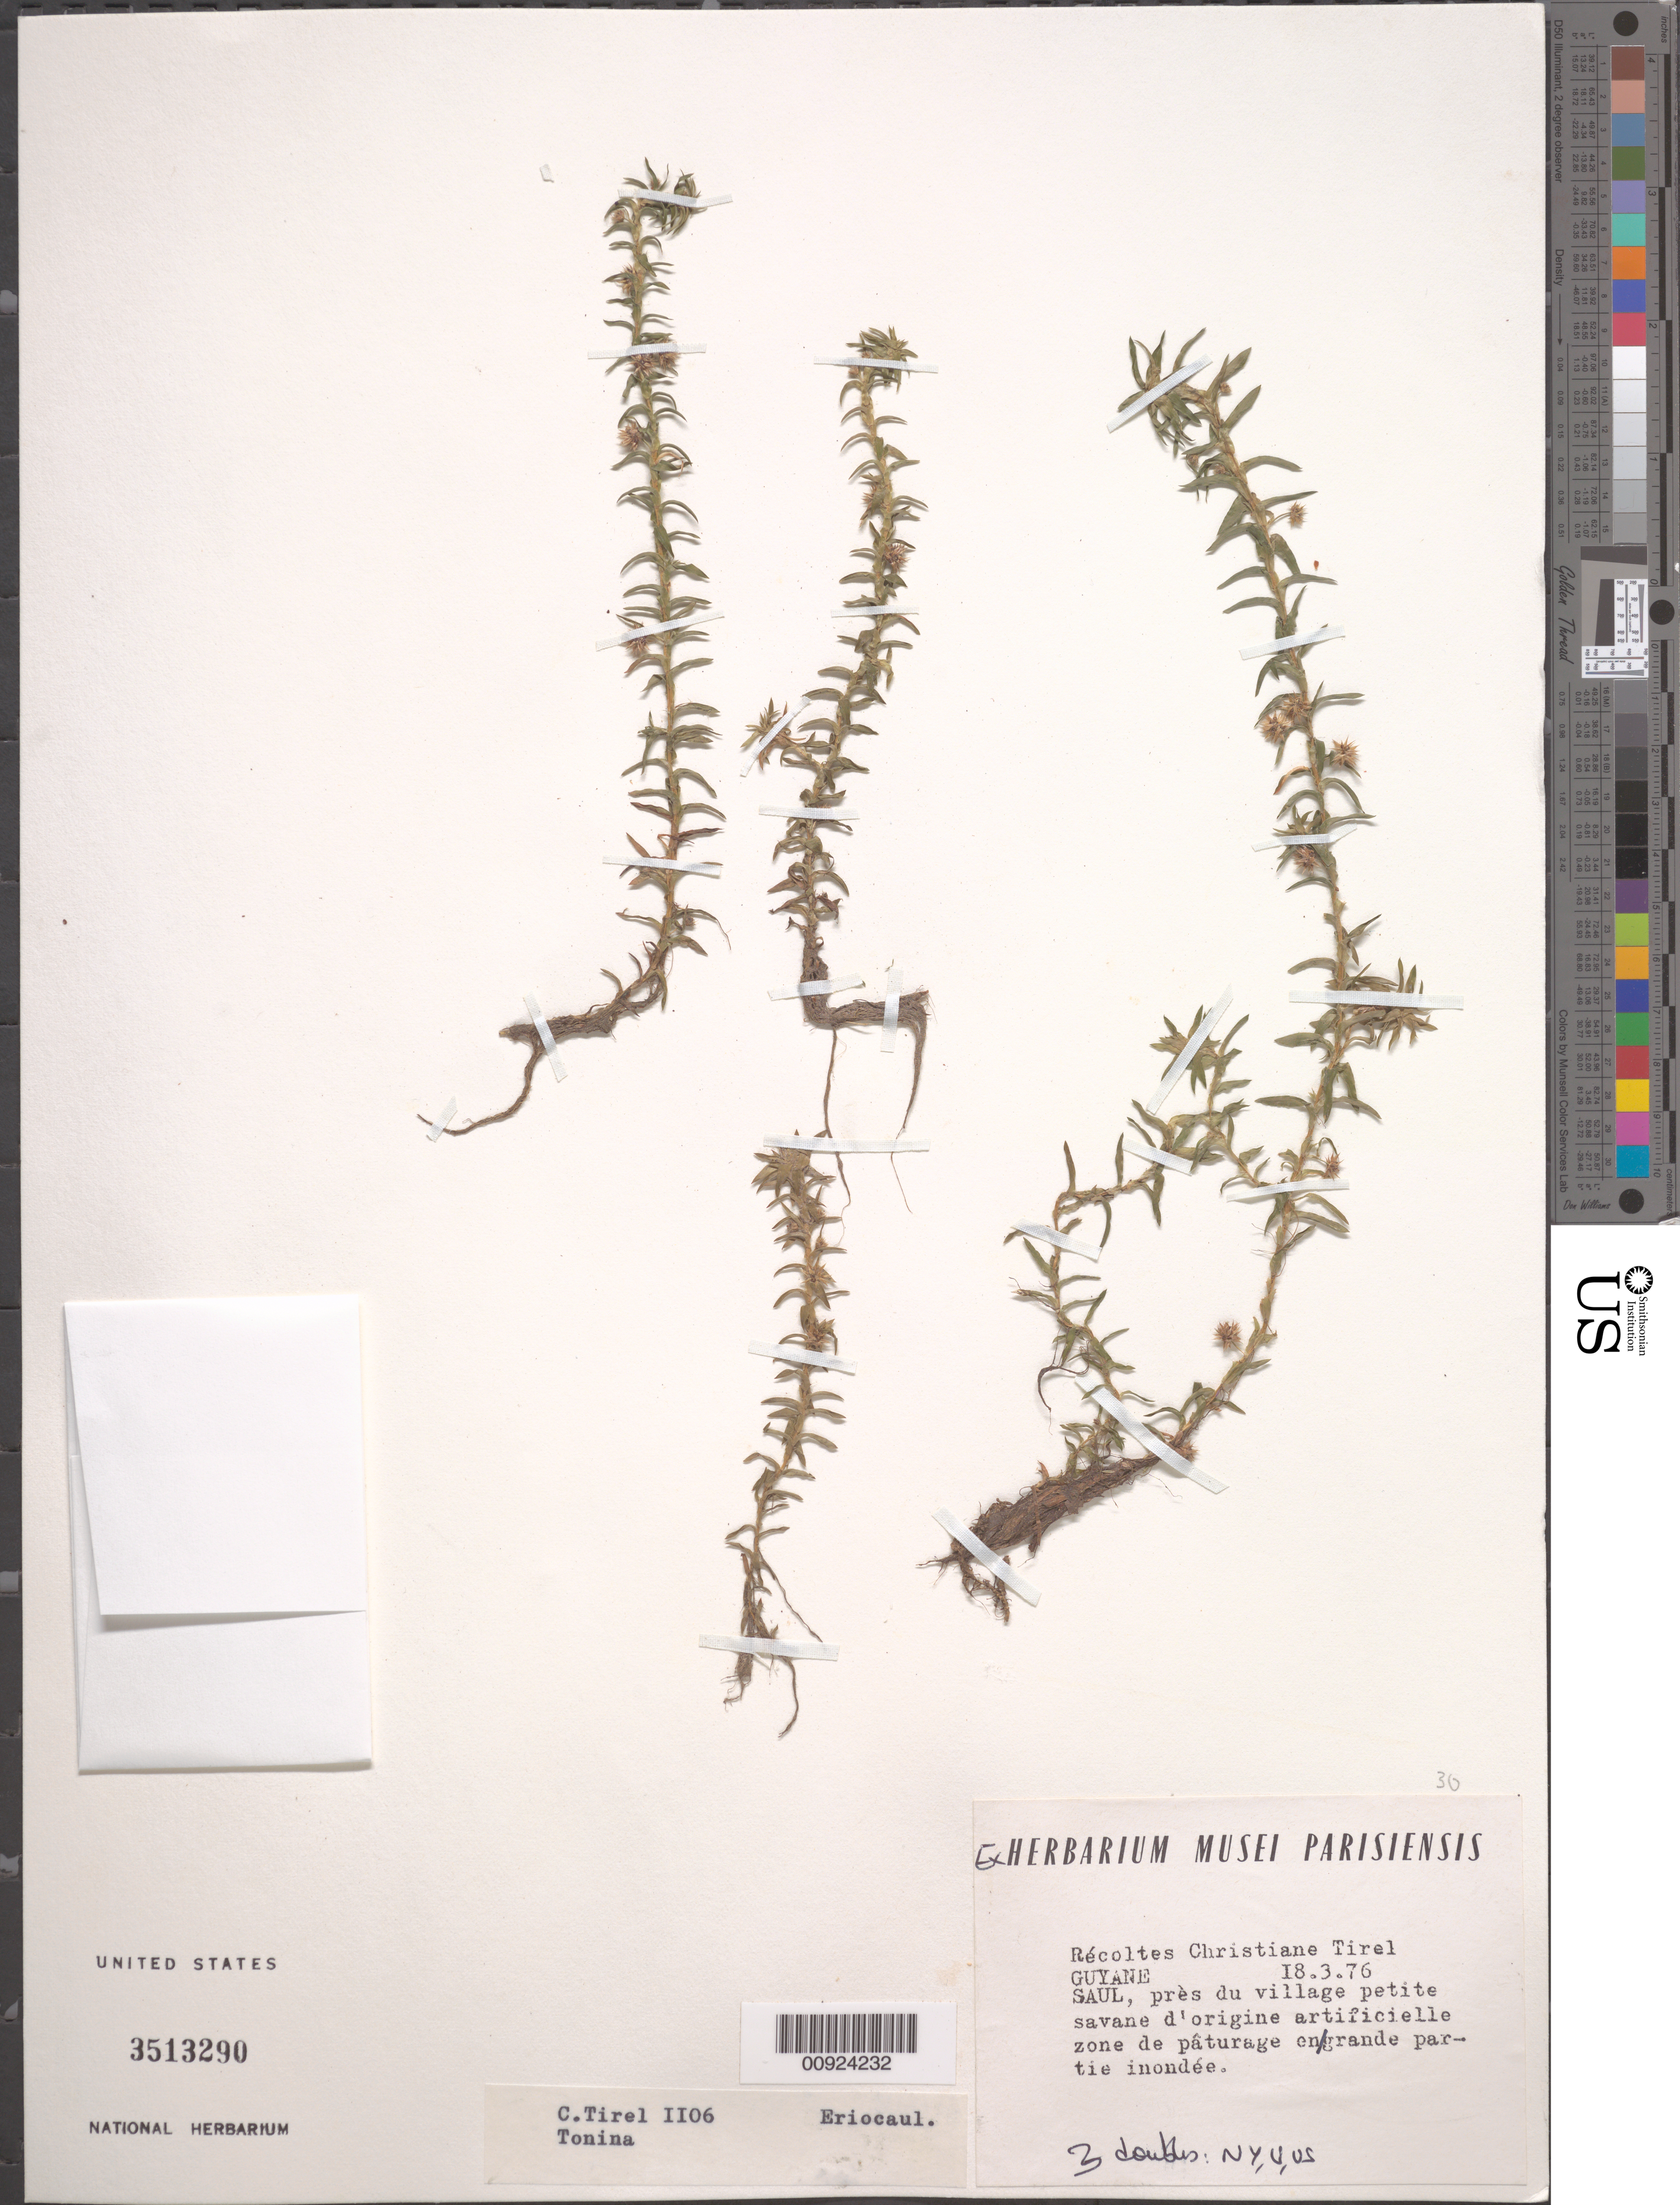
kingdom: Plantae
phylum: Tracheophyta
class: Liliopsida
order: Poales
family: Eriocaulaceae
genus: Tonina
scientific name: Tonina sp.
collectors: C. Tirel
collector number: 1106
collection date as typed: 18-Mar-76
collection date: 1976-03-18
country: French Guiana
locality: Saül, pres du village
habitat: Savane d'origine artificielle, zone de paturage en grande partie inondee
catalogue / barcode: US 3513290